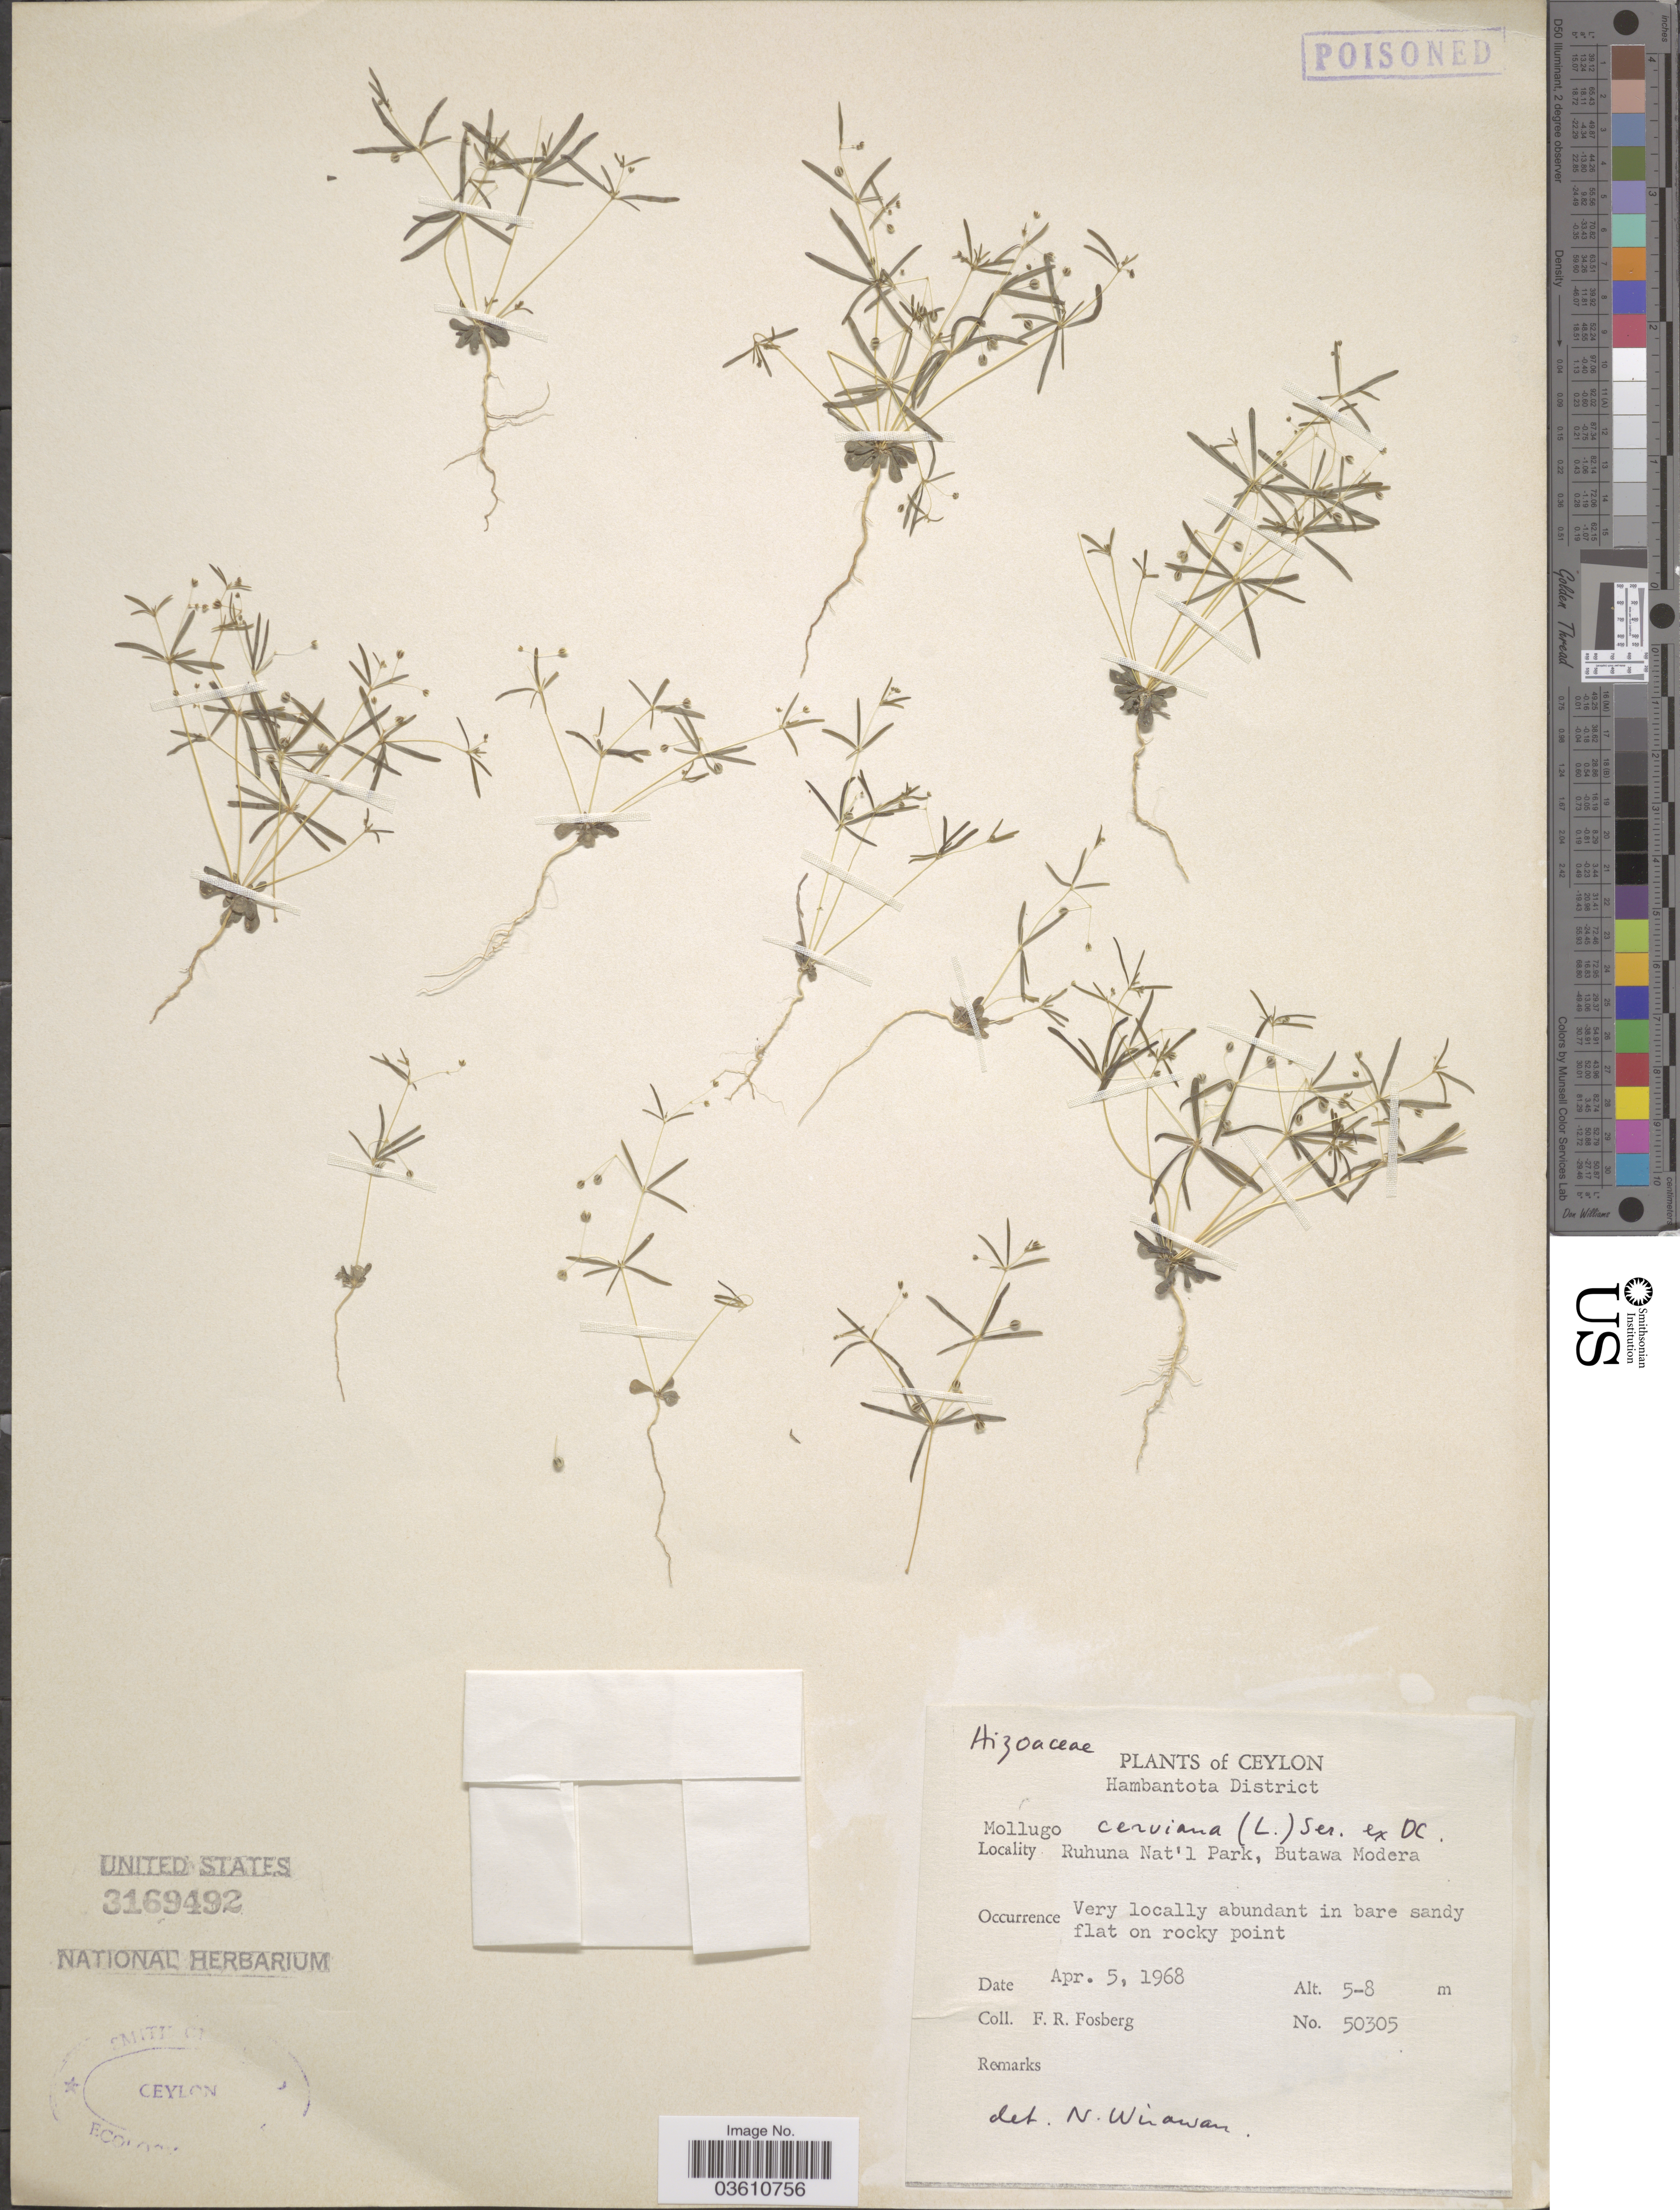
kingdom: Plantae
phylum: Tracheophyta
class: Magnoliopsida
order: Caryophyllales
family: Molluginaceae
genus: Hypertelis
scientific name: Hypertelis umbellata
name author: (Forssk.) Thulin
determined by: Strong, Mark T., (BOT), Smithsonian Institution - National Museum of Natural History (UNITED STATES)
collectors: F. R. Fosberg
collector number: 50305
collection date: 1968-04-05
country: Sri Lanka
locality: Ceylon. Hambantota District. Ruhuna Nat'l Park, Butawa Modera.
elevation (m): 5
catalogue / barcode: US 3169492